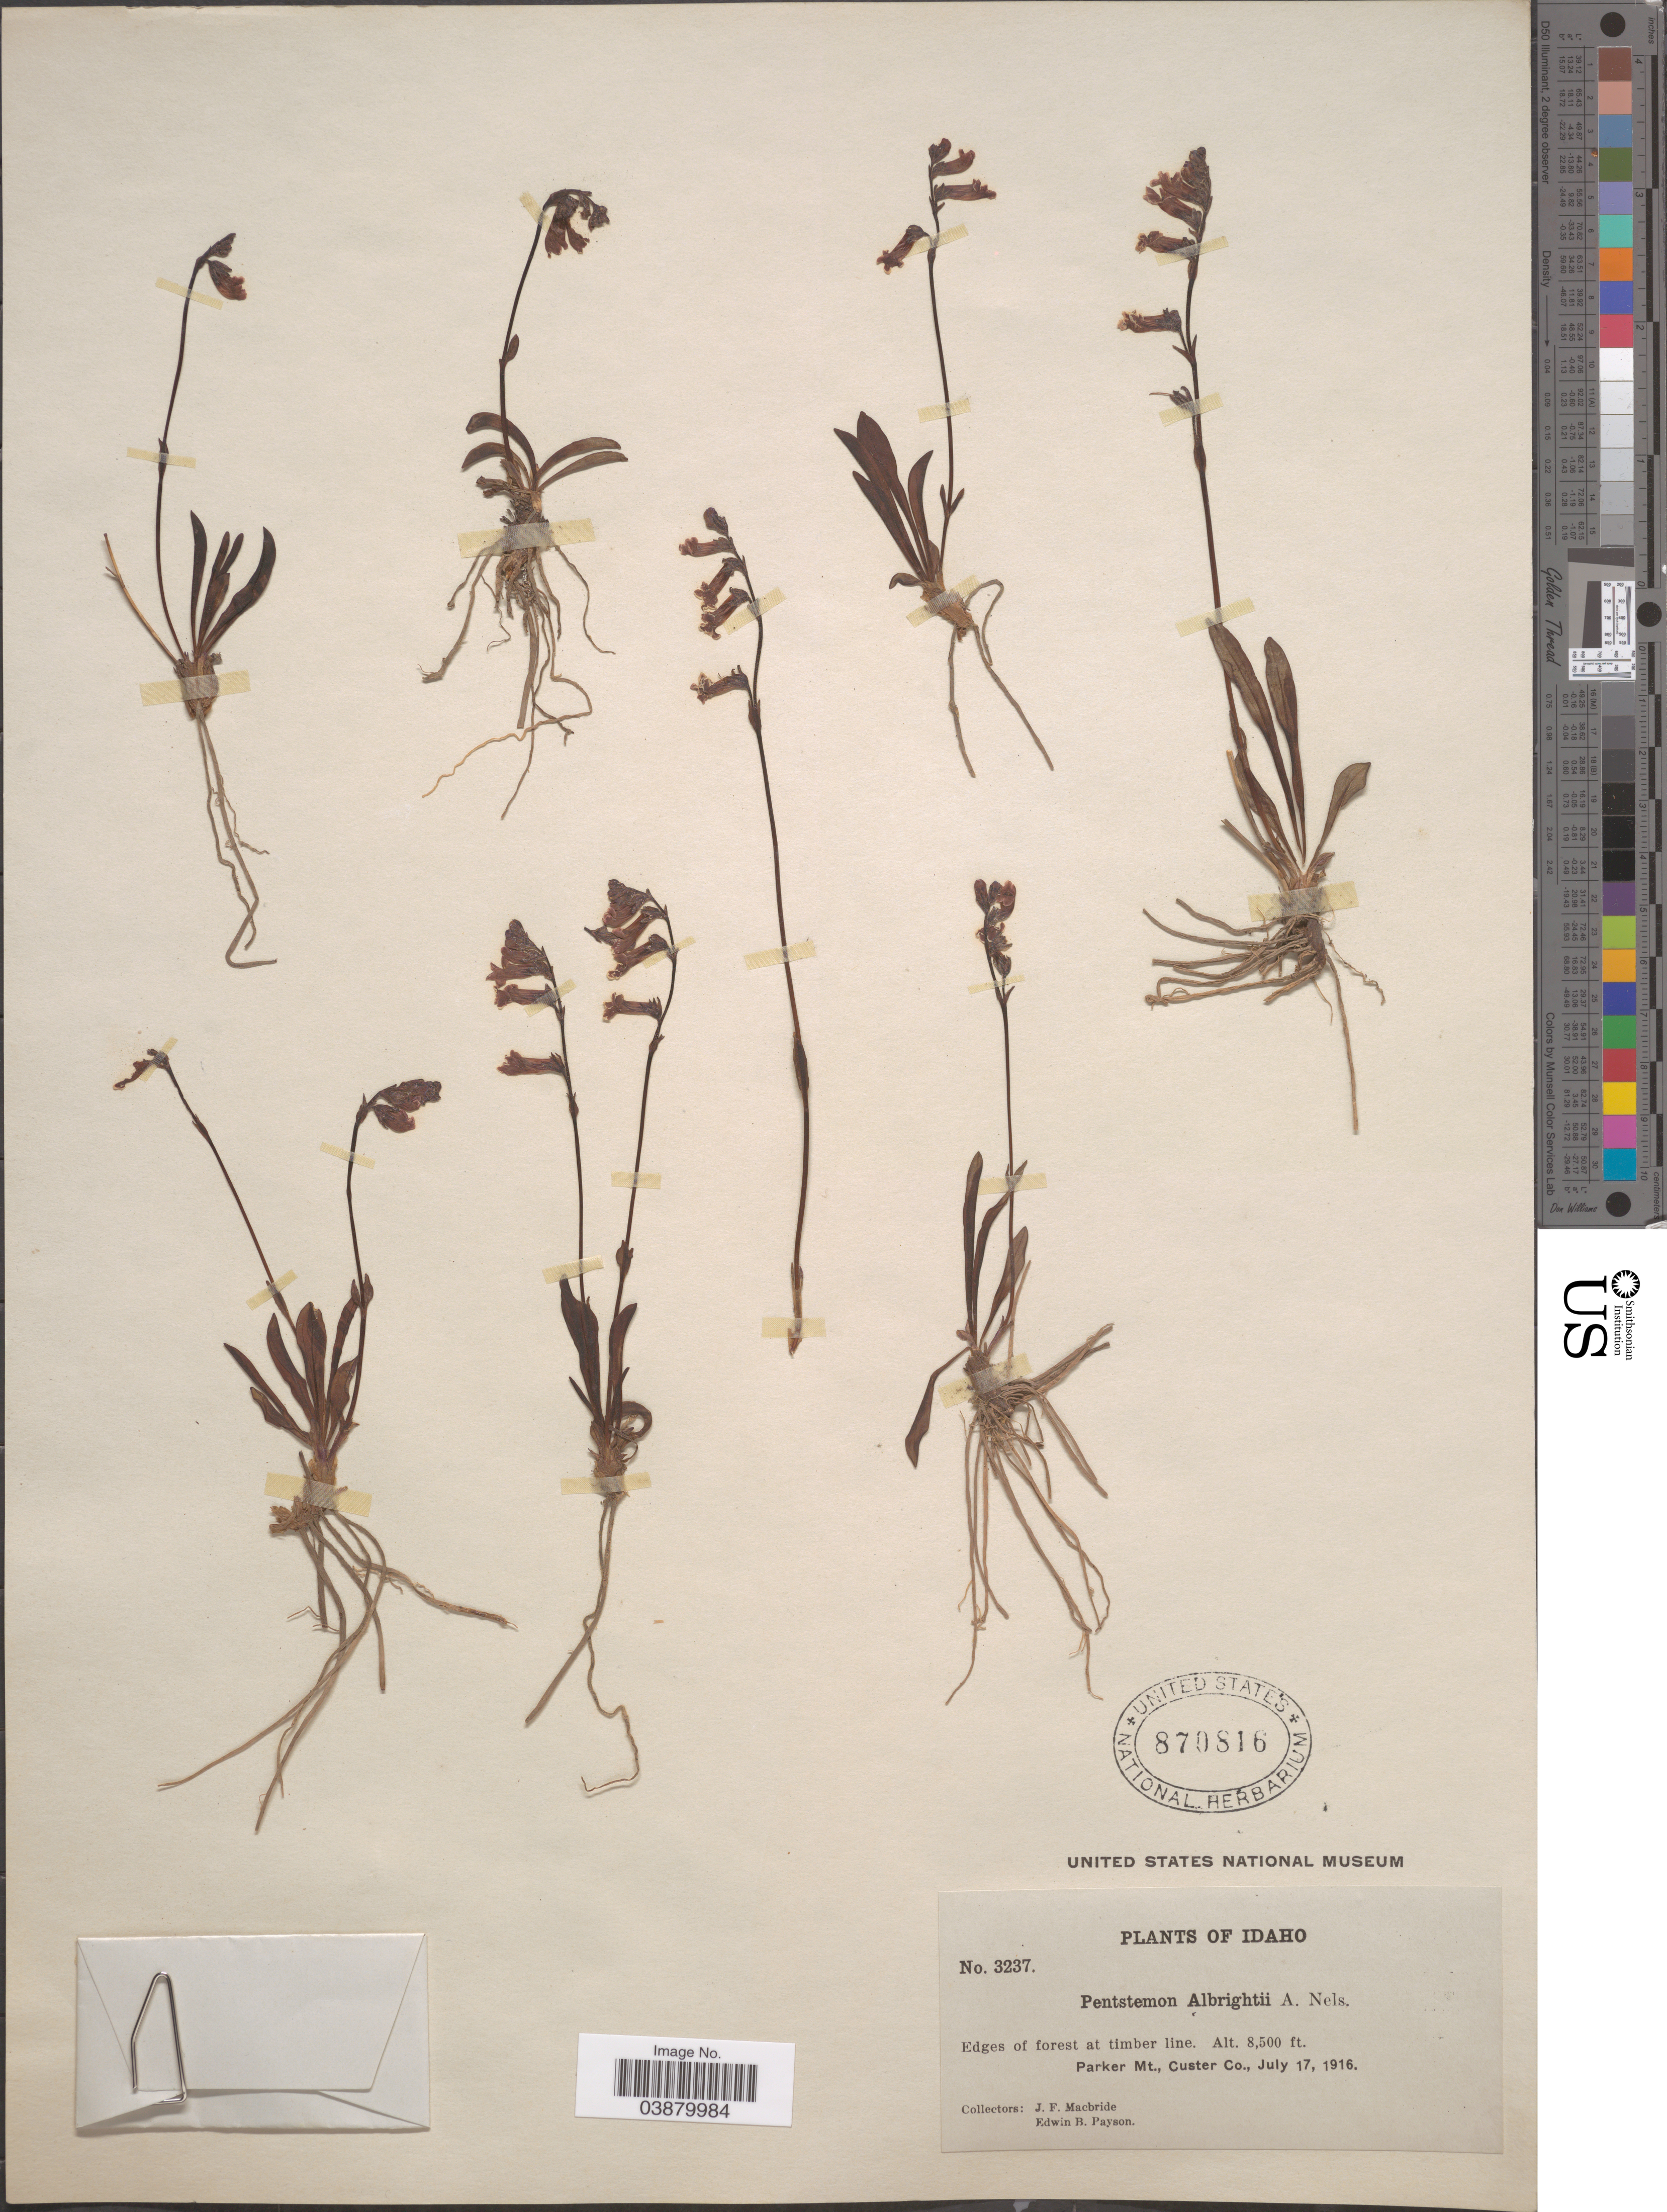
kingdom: Plantae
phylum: Tracheophyta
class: Magnoliopsida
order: Lamiales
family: Plantaginaceae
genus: Chionophila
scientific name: Chionophila tweedyi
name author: (Canby & Rose) Hend.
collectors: J. F. Macbride & E. B. Payson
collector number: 3237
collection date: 1916-07-17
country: United States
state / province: Idaho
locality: Edges of forest at timber line. Parker Mt., Custer Co.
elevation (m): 2591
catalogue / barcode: US 870816